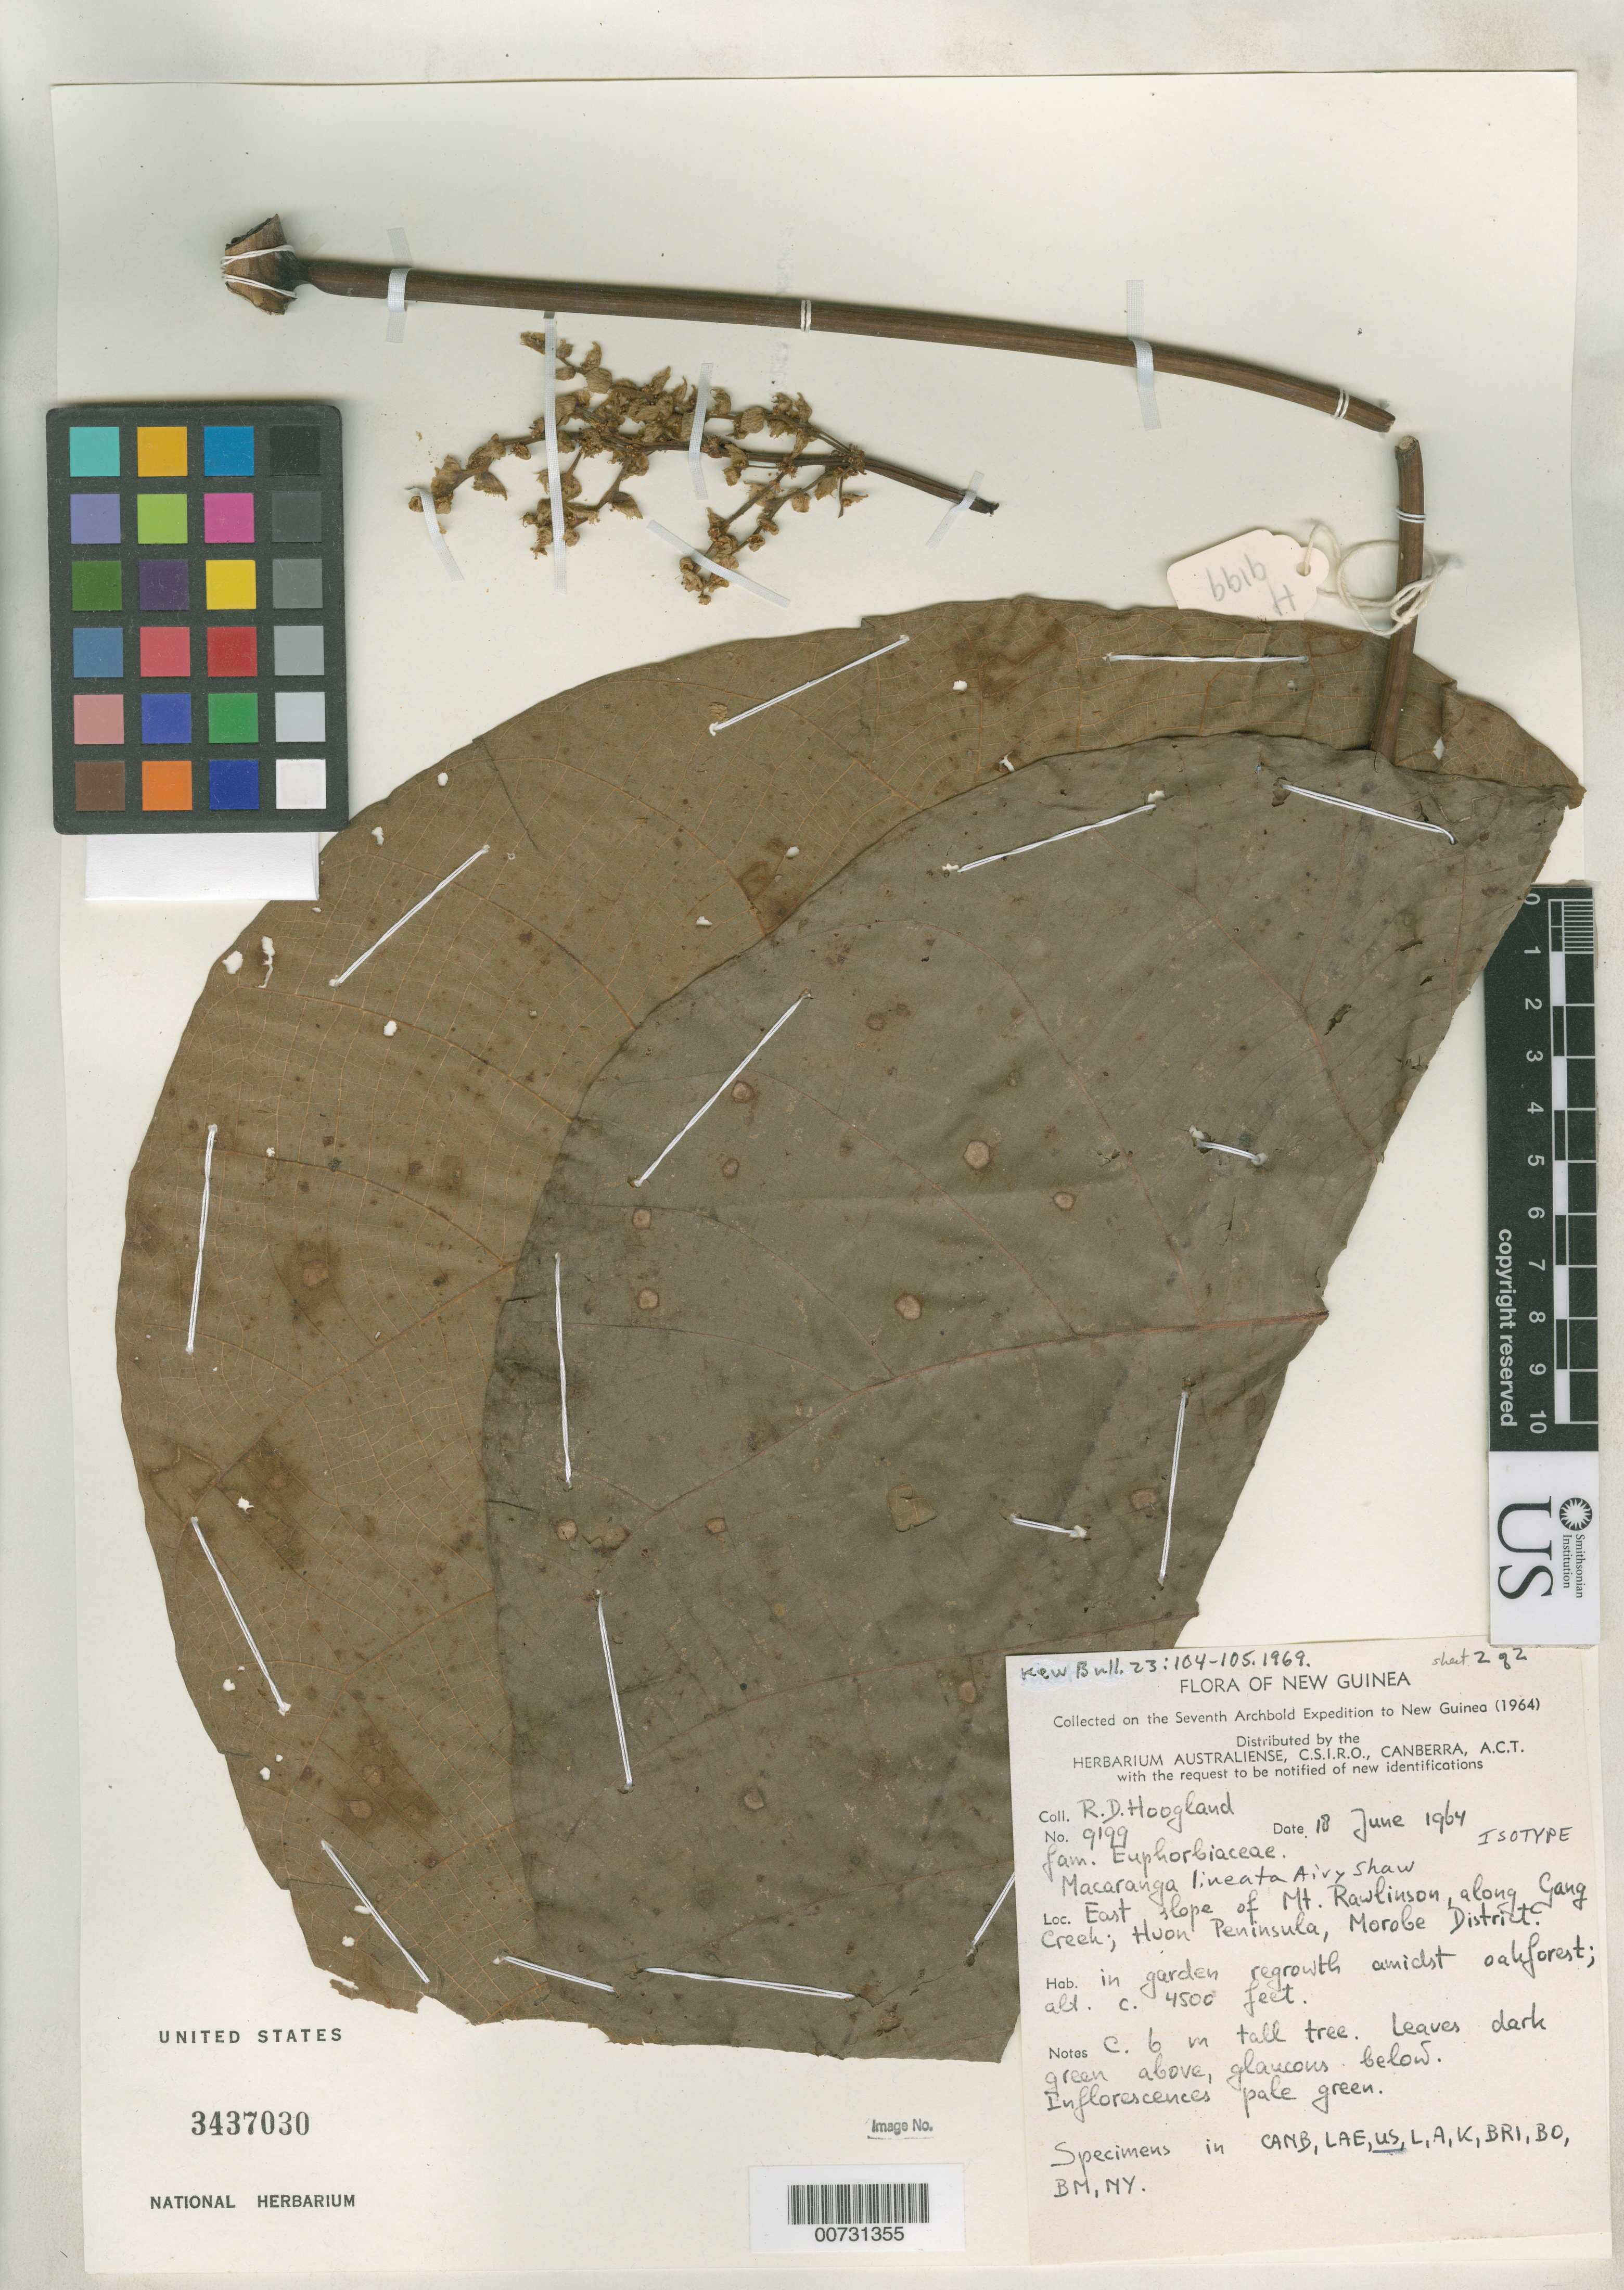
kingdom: Plantae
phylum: Tracheophyta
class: Magnoliopsida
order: Malpighiales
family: Euphorbiaceae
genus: Macaranga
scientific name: Macaranga lineata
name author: Airy Shaw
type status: Isotype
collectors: R. D. Hoogland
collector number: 9199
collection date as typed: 18 Jun 1964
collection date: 1964-06-18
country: Papua New Guinea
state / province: Morobe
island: New Guinea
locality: East slope of Mt. Rawlinson, along Gang Creek; Huon Peninsula, Morobe District.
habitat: In garden regrowth amidst oak forest.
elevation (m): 1372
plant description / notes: Holotype at K.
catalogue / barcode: US 3437030